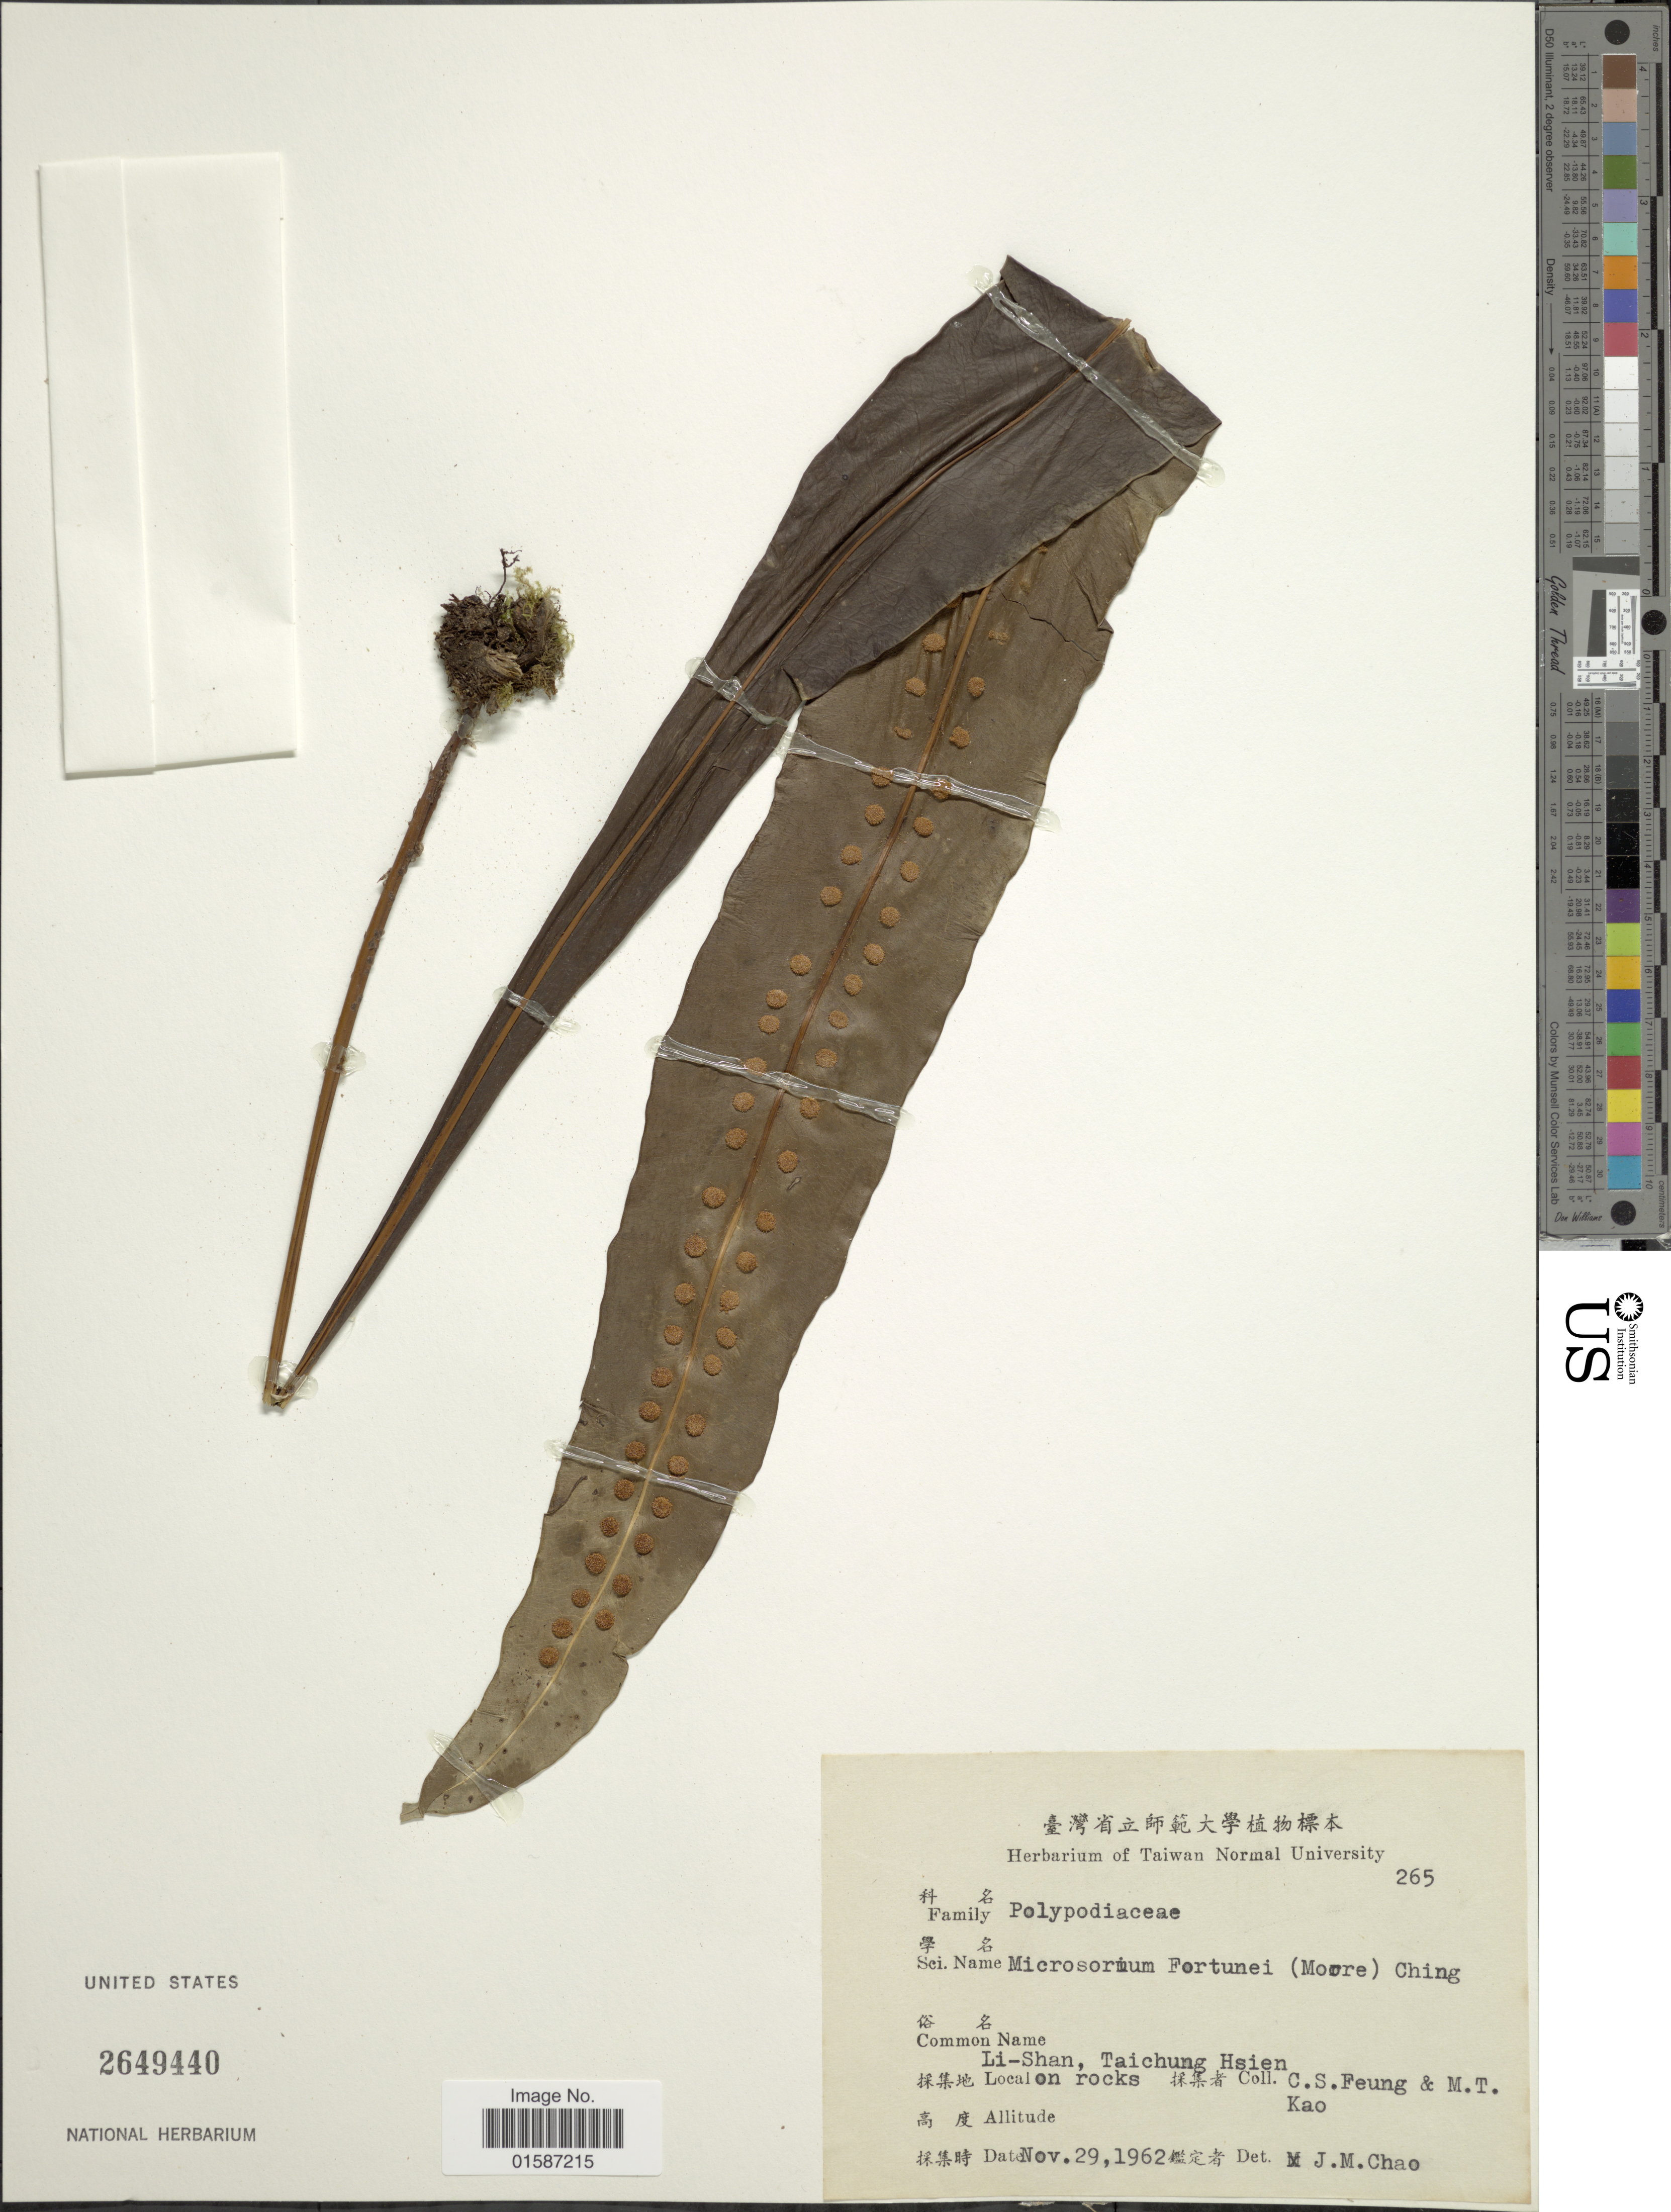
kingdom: Plantae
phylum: Tracheophyta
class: Polypodiopsida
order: Polypodiales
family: Polypodiaceae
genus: Neolepisorus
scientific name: Neolepisorus fortunei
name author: (T. Moore) Li S. Wang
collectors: C. Feung & M. T. Kao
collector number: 265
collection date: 1962-11-29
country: Taiwan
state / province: Taichung City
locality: Li-Shan, Taichung Hsien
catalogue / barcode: US 2649440